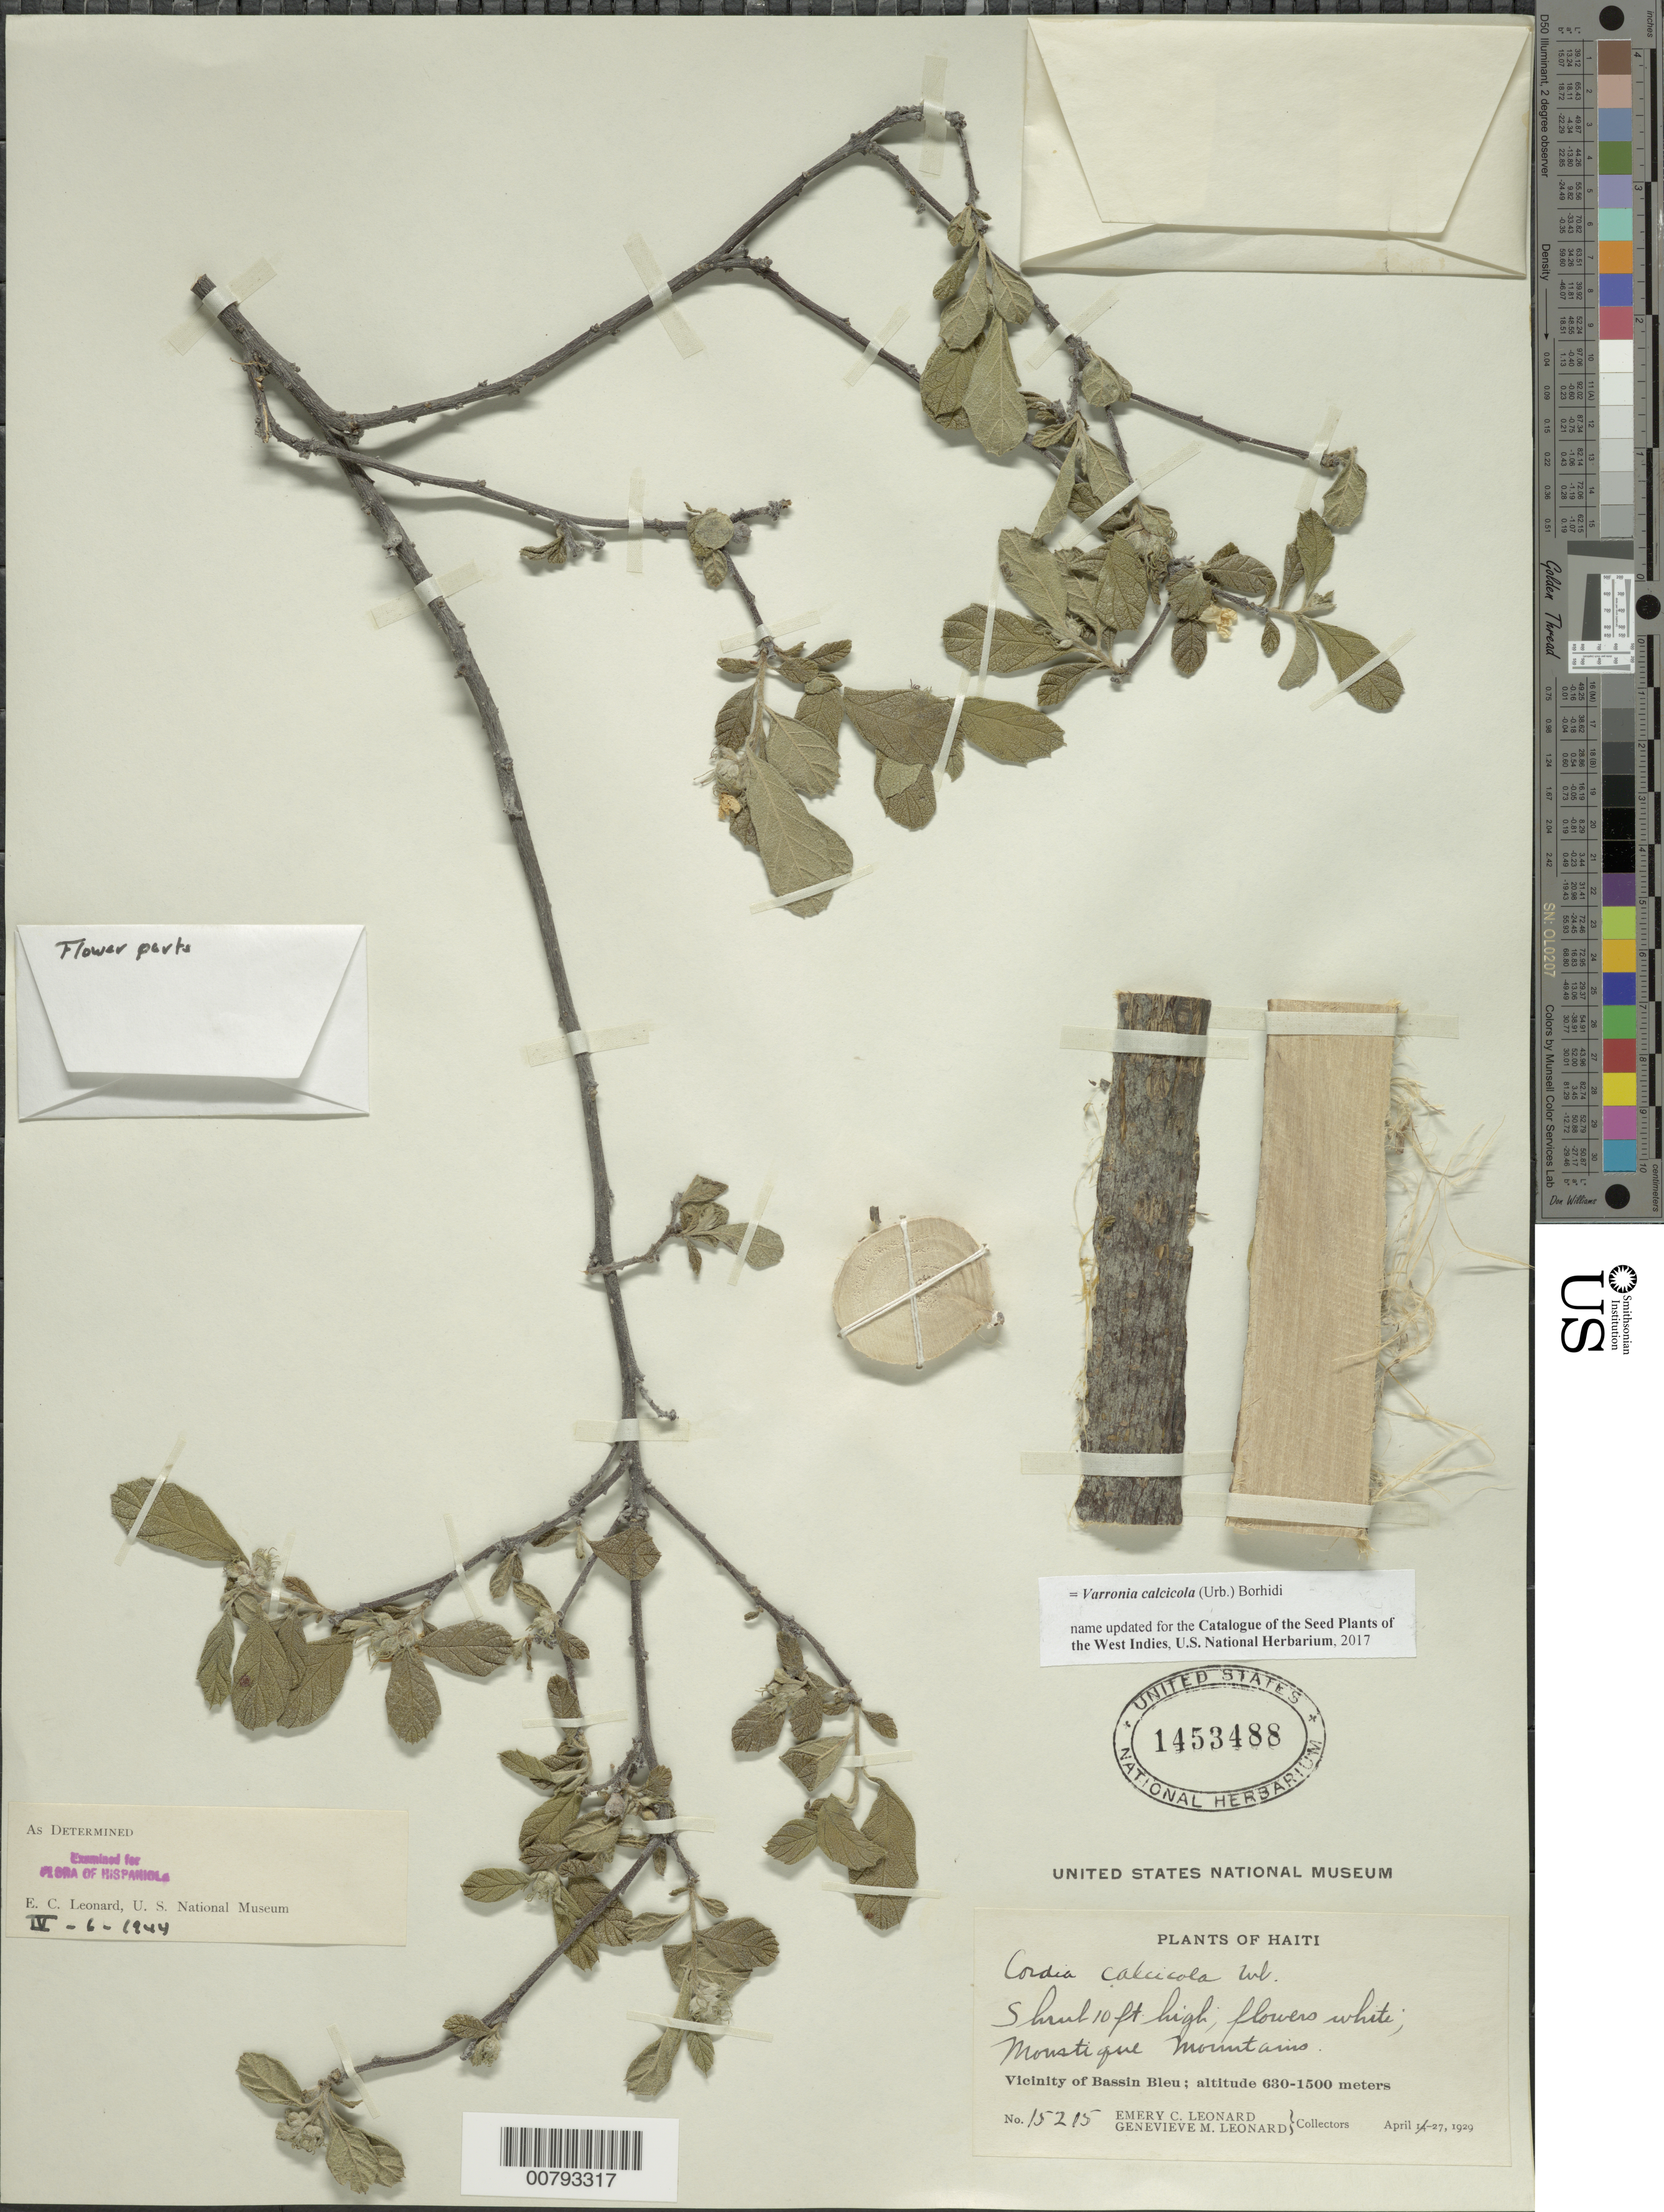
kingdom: Plantae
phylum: Tracheophyta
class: Magnoliopsida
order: Boraginales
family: Cordiaceae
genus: Varronia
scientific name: Varronia calcicola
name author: (Urb.) Borhidi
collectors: E. C. Leonard & G. M. Leonard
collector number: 15215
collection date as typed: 27 Apr 1929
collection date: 1929-04-27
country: Haiti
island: Hispaniola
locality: Vicinity of Bassin Bleu, Moustique Mountains.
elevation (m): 630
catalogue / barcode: US 1453488